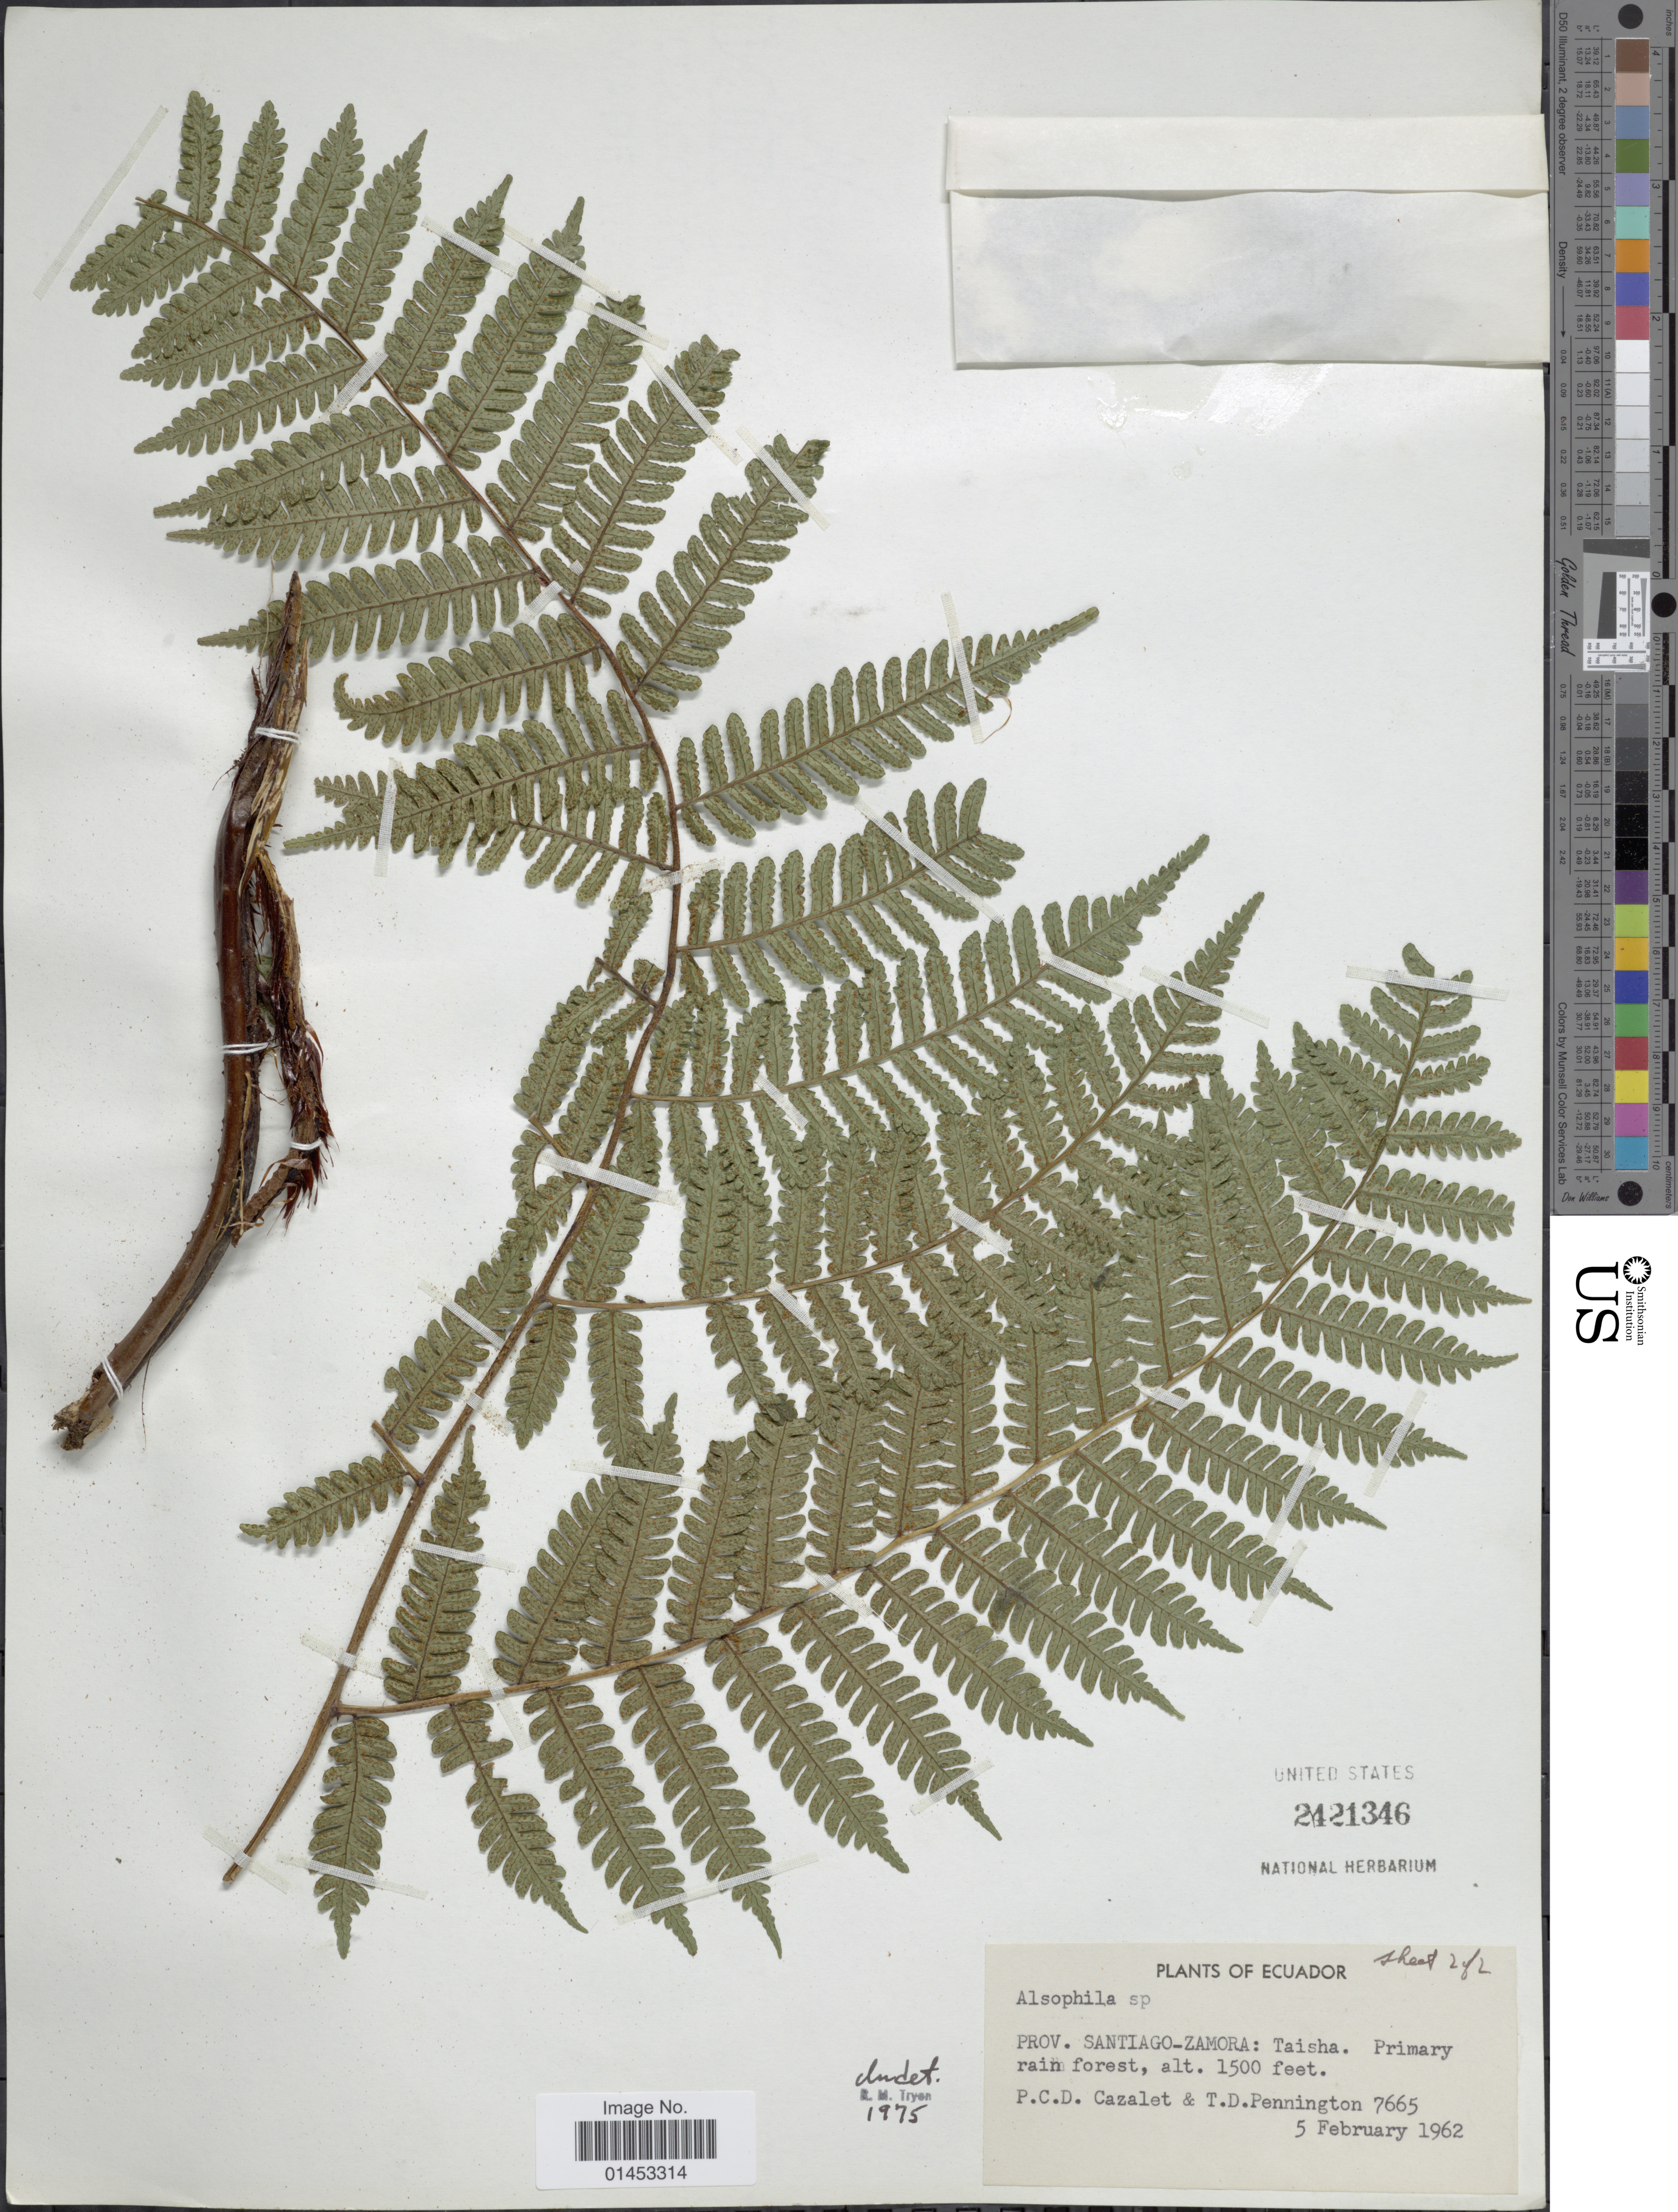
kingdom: Plantae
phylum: Tracheophyta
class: Polypodiopsida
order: Cyatheales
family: Cyatheaceae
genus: Cyathea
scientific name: Cyathea sp.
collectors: P. C. D. Cazalet & T. D. Pennington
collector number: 7665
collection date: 1962-02-05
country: Ecuador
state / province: Zamora-Chinchipe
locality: Prov. Santiago-Zamora:Taisha, primary rain forest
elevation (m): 457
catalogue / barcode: US 2421346